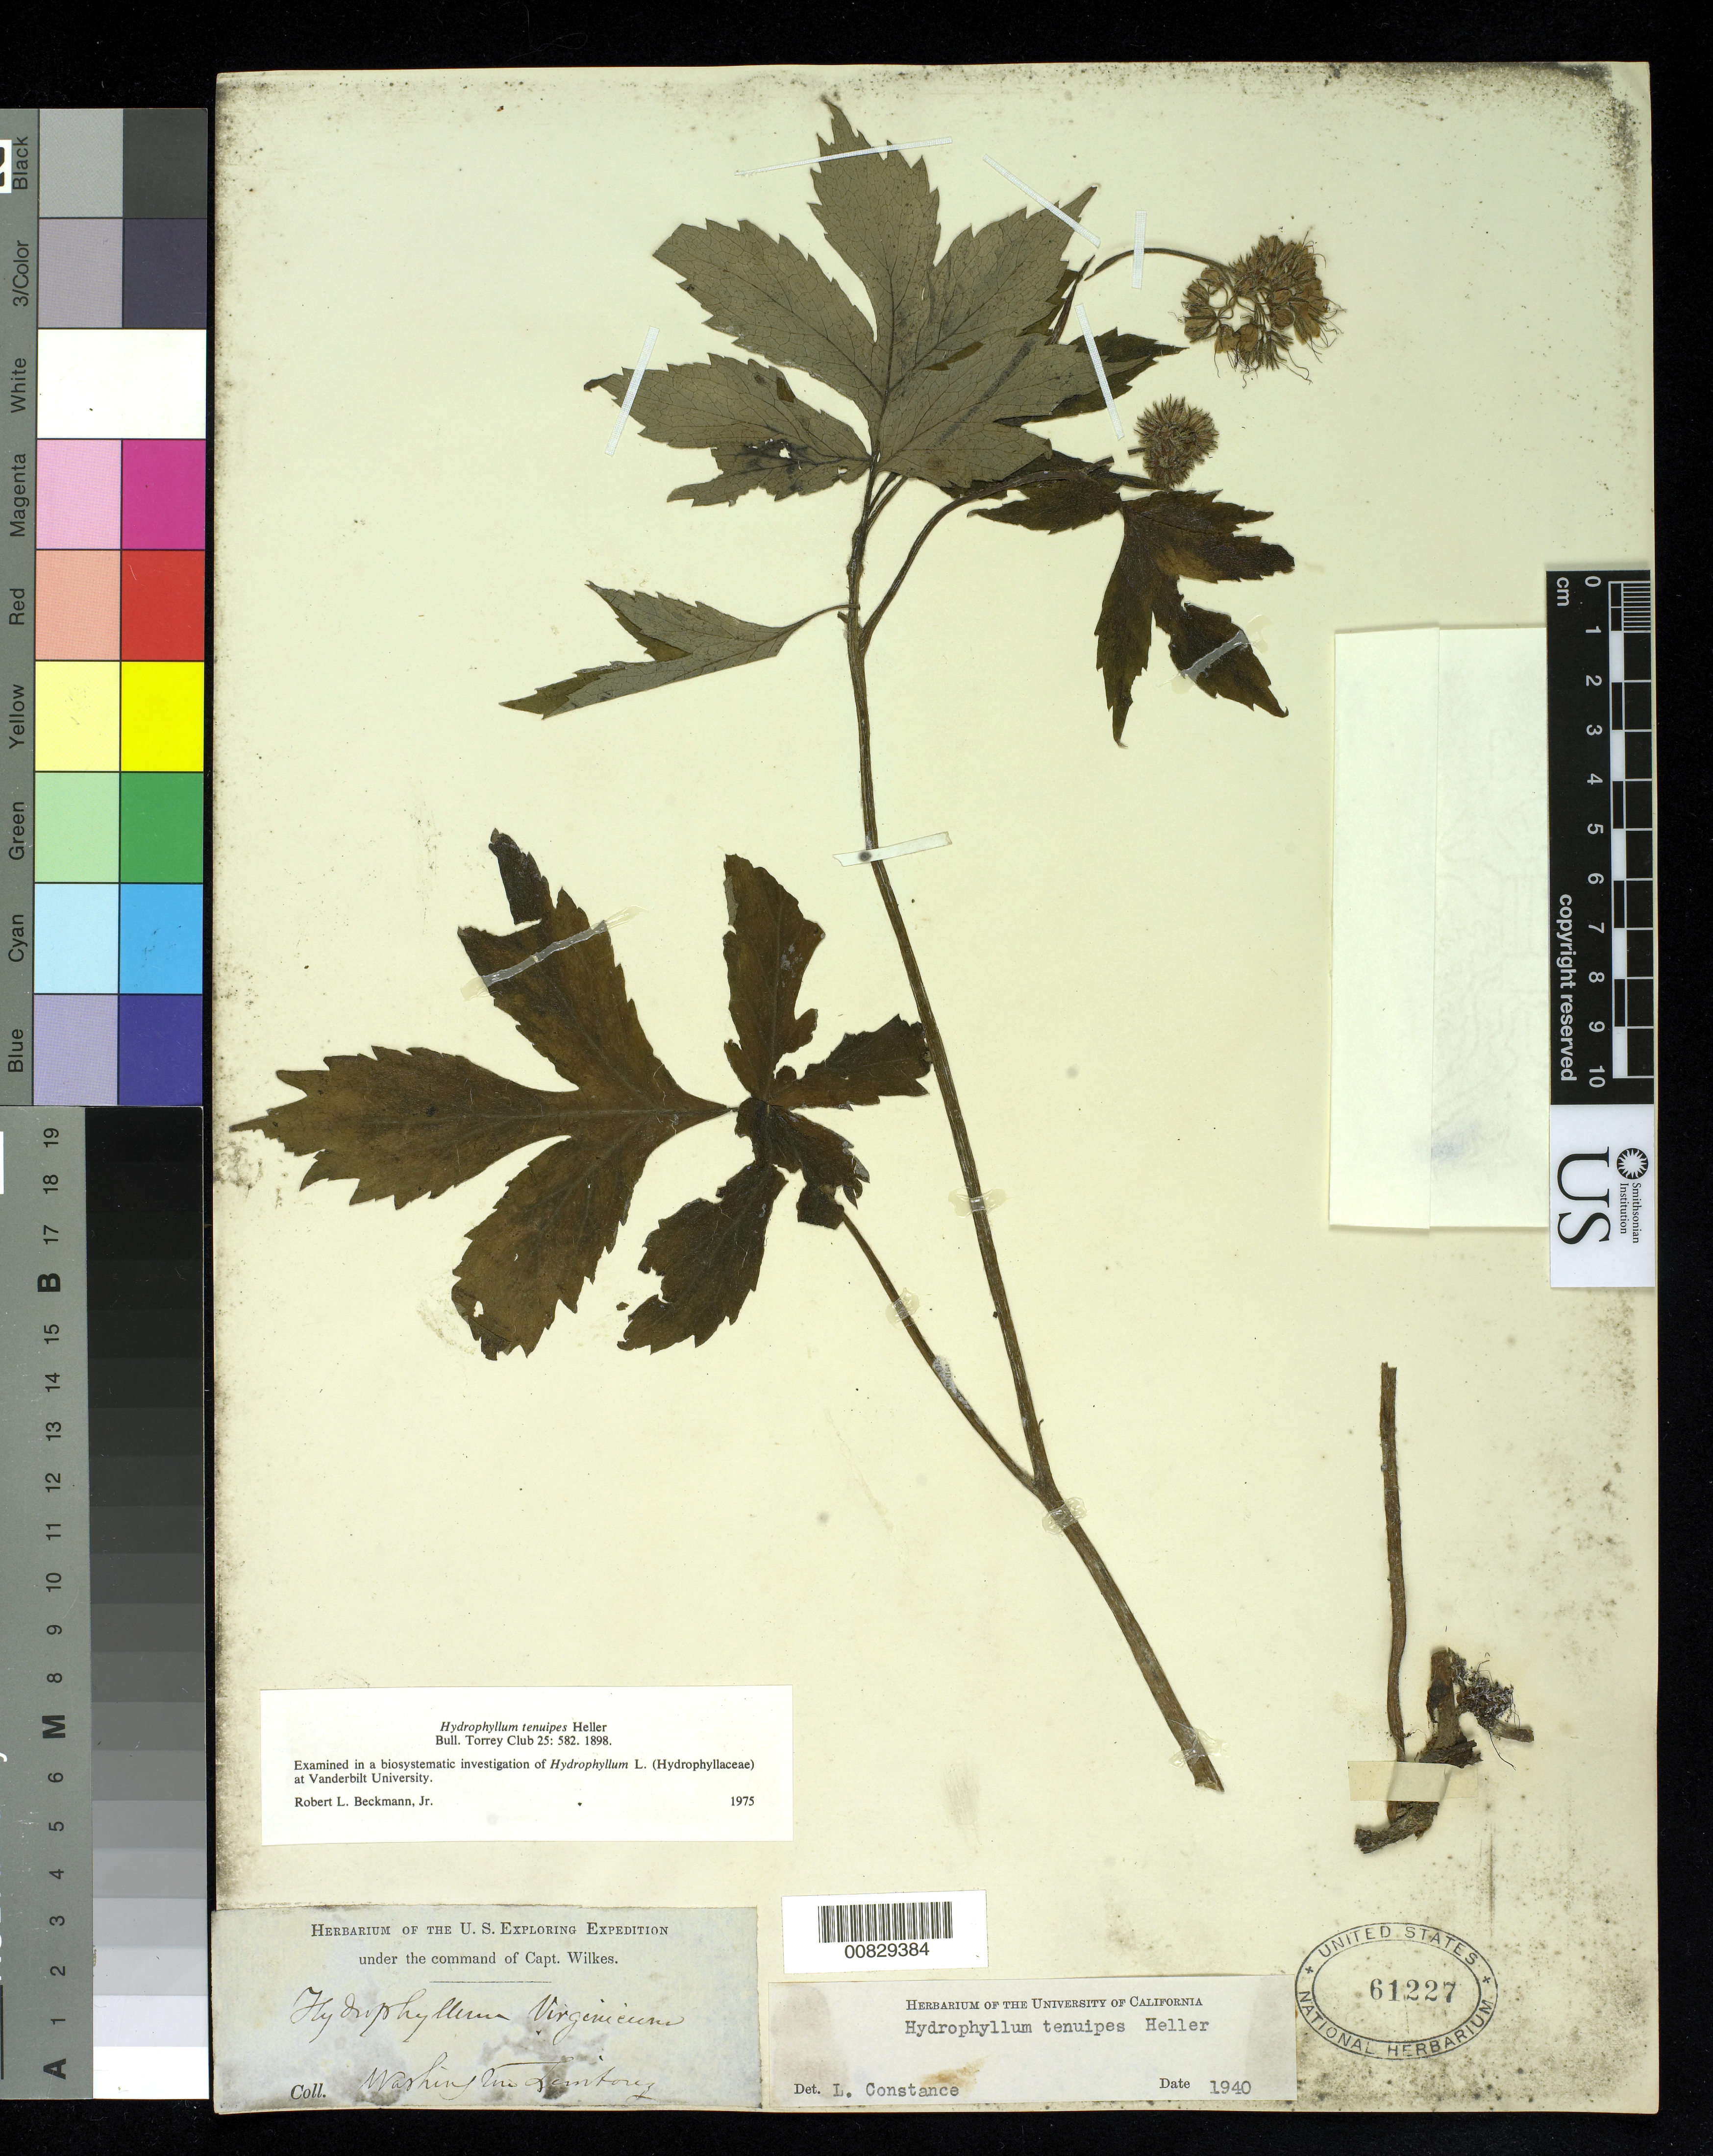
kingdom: Plantae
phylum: Tracheophyta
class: Magnoliopsida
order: Boraginales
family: Hydrophyllaceae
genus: Hydrophyllum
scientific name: Hydrophyllum tenuipes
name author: A. Heller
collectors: Wilkes Explor. Exped.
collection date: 1838/1842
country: United States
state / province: Washington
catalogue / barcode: US 61227